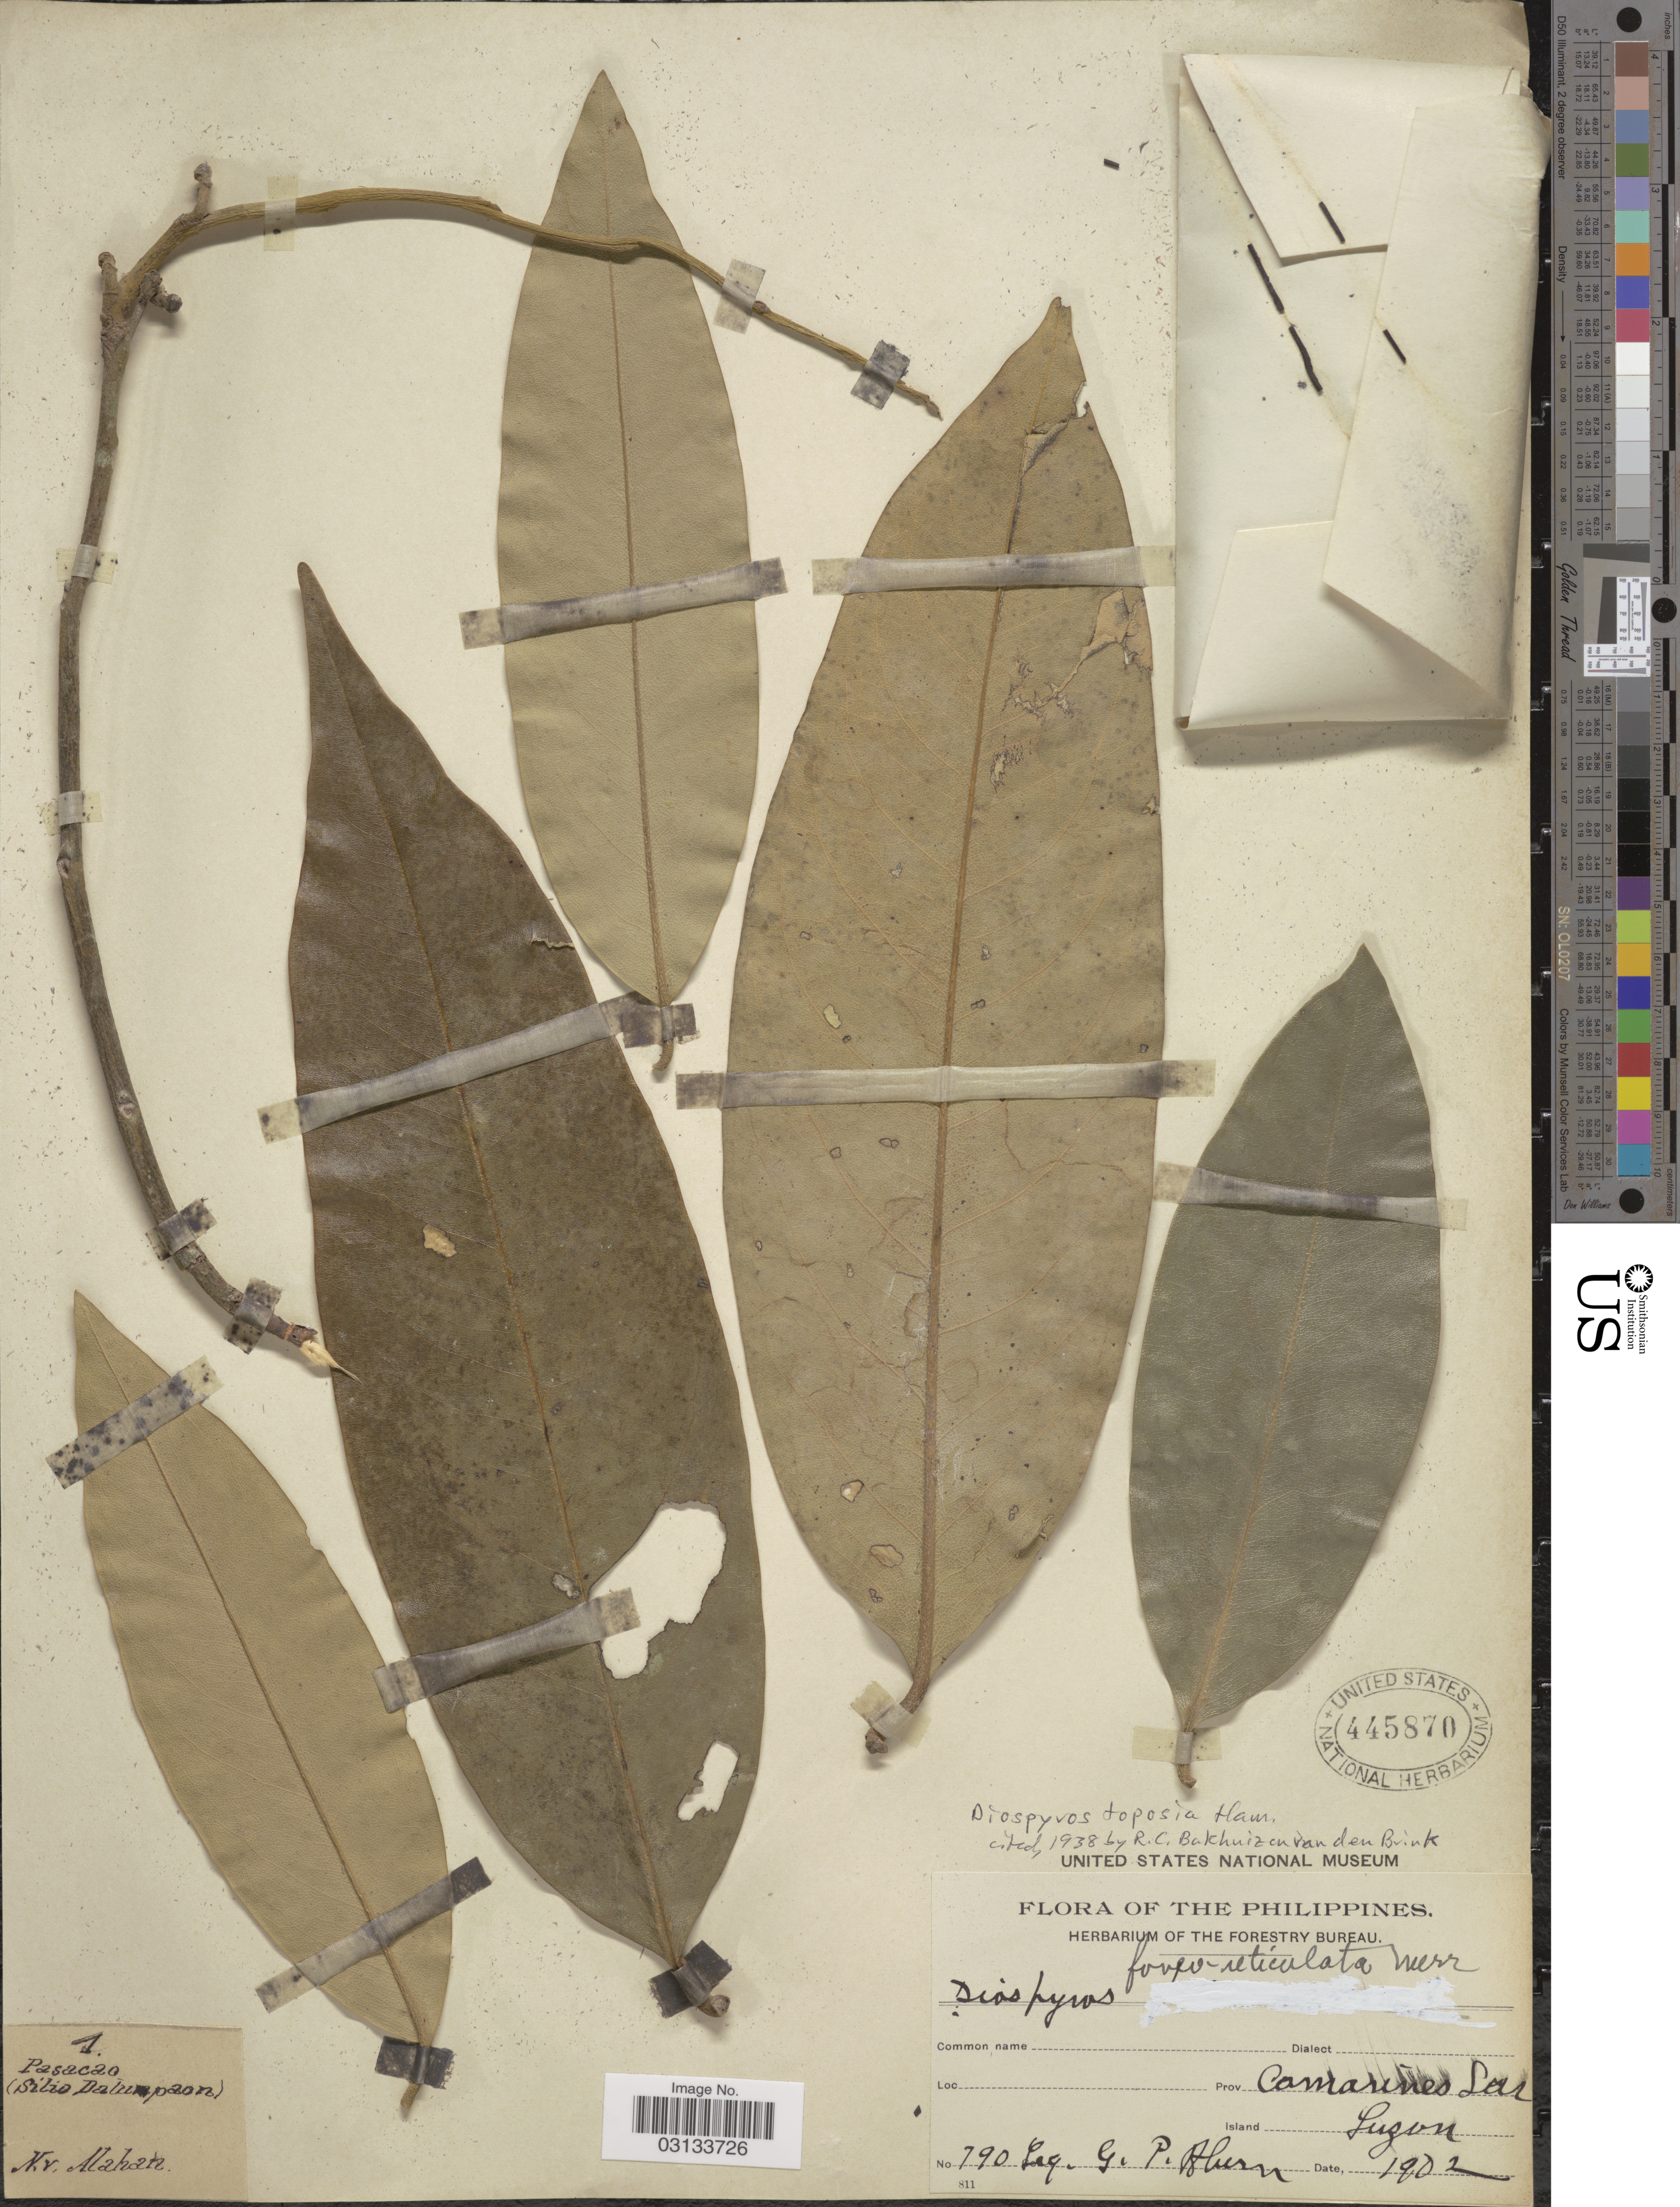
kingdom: Plantae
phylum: Tracheophyta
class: Magnoliopsida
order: Ericales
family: Ebenaceae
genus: Diospyros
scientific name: Diospyros toposia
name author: Buch.-Ham.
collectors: G. Ahern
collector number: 790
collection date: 1902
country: Philippines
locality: Prov. Camarines Sur. Island Luzon.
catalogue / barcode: US 445870